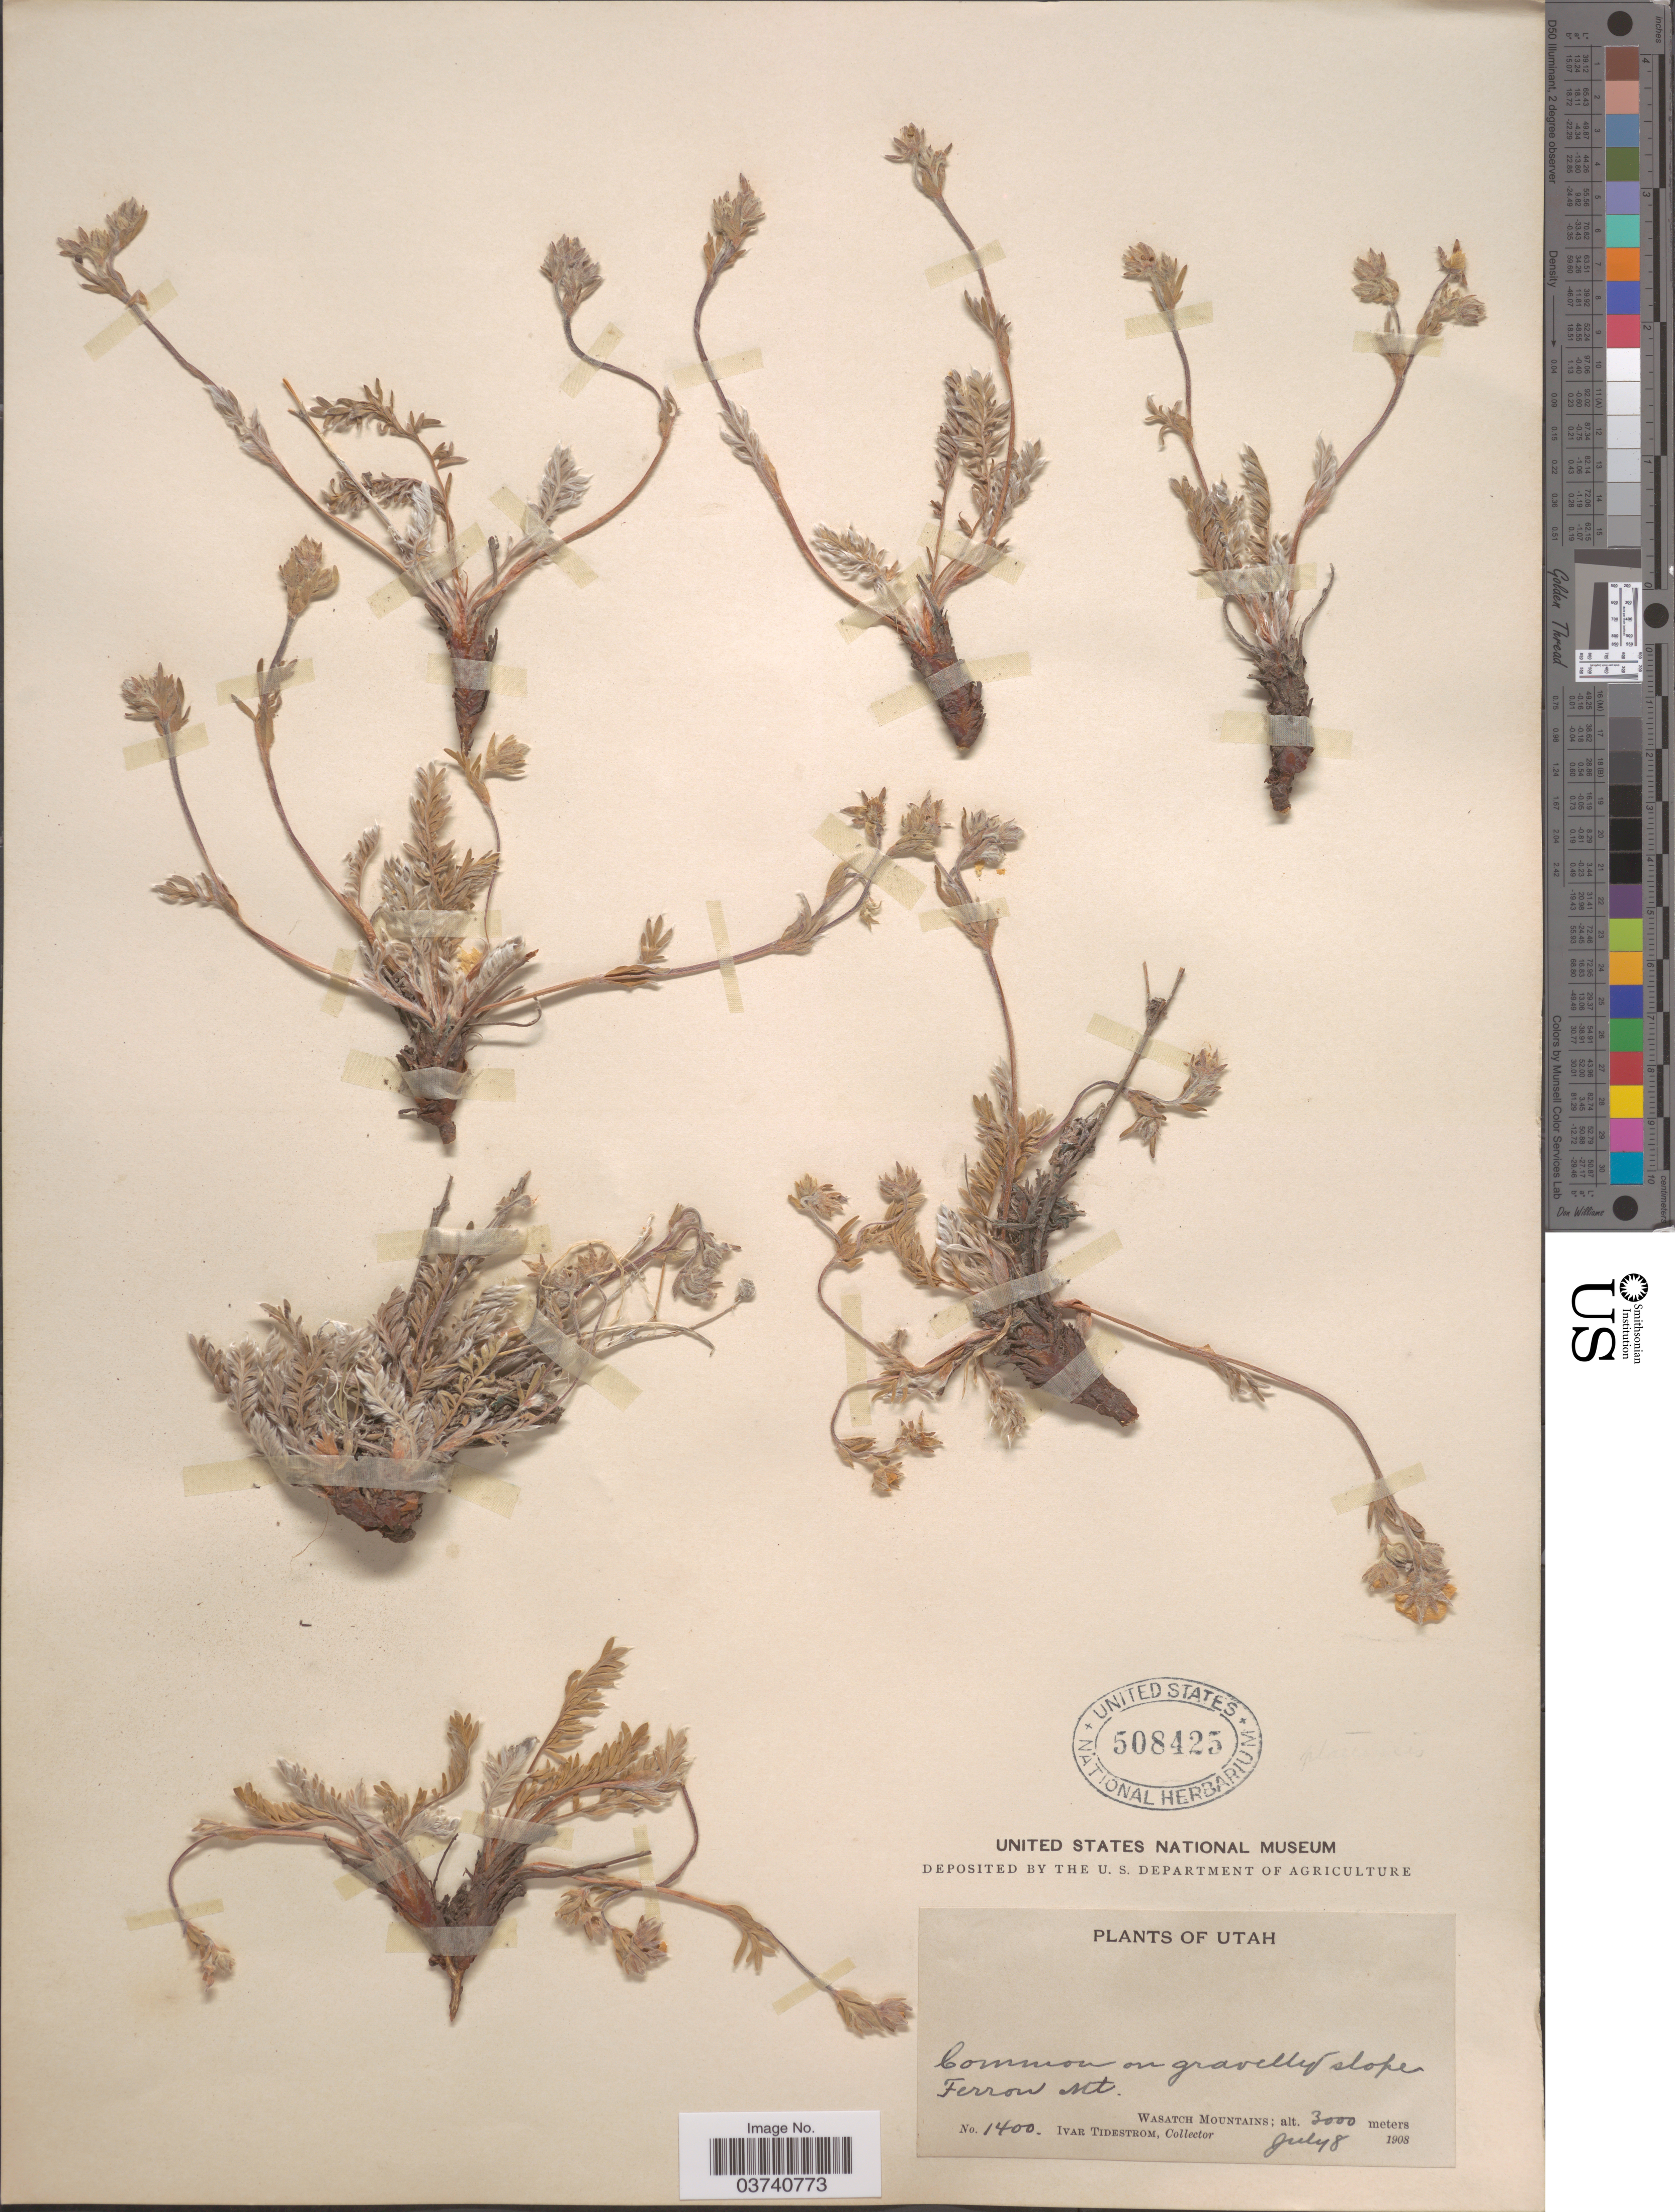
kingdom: Plantae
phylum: Tracheophyta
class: Magnoliopsida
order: Rosales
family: Rosaceae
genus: Potentilla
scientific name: Potentilla plattensis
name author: Nutt.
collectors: I. F. Tidestrom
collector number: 1400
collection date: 1908-07-08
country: United States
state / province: Utah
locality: Ferron Mt. Wasatch Mountains.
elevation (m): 3000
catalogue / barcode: US 508425